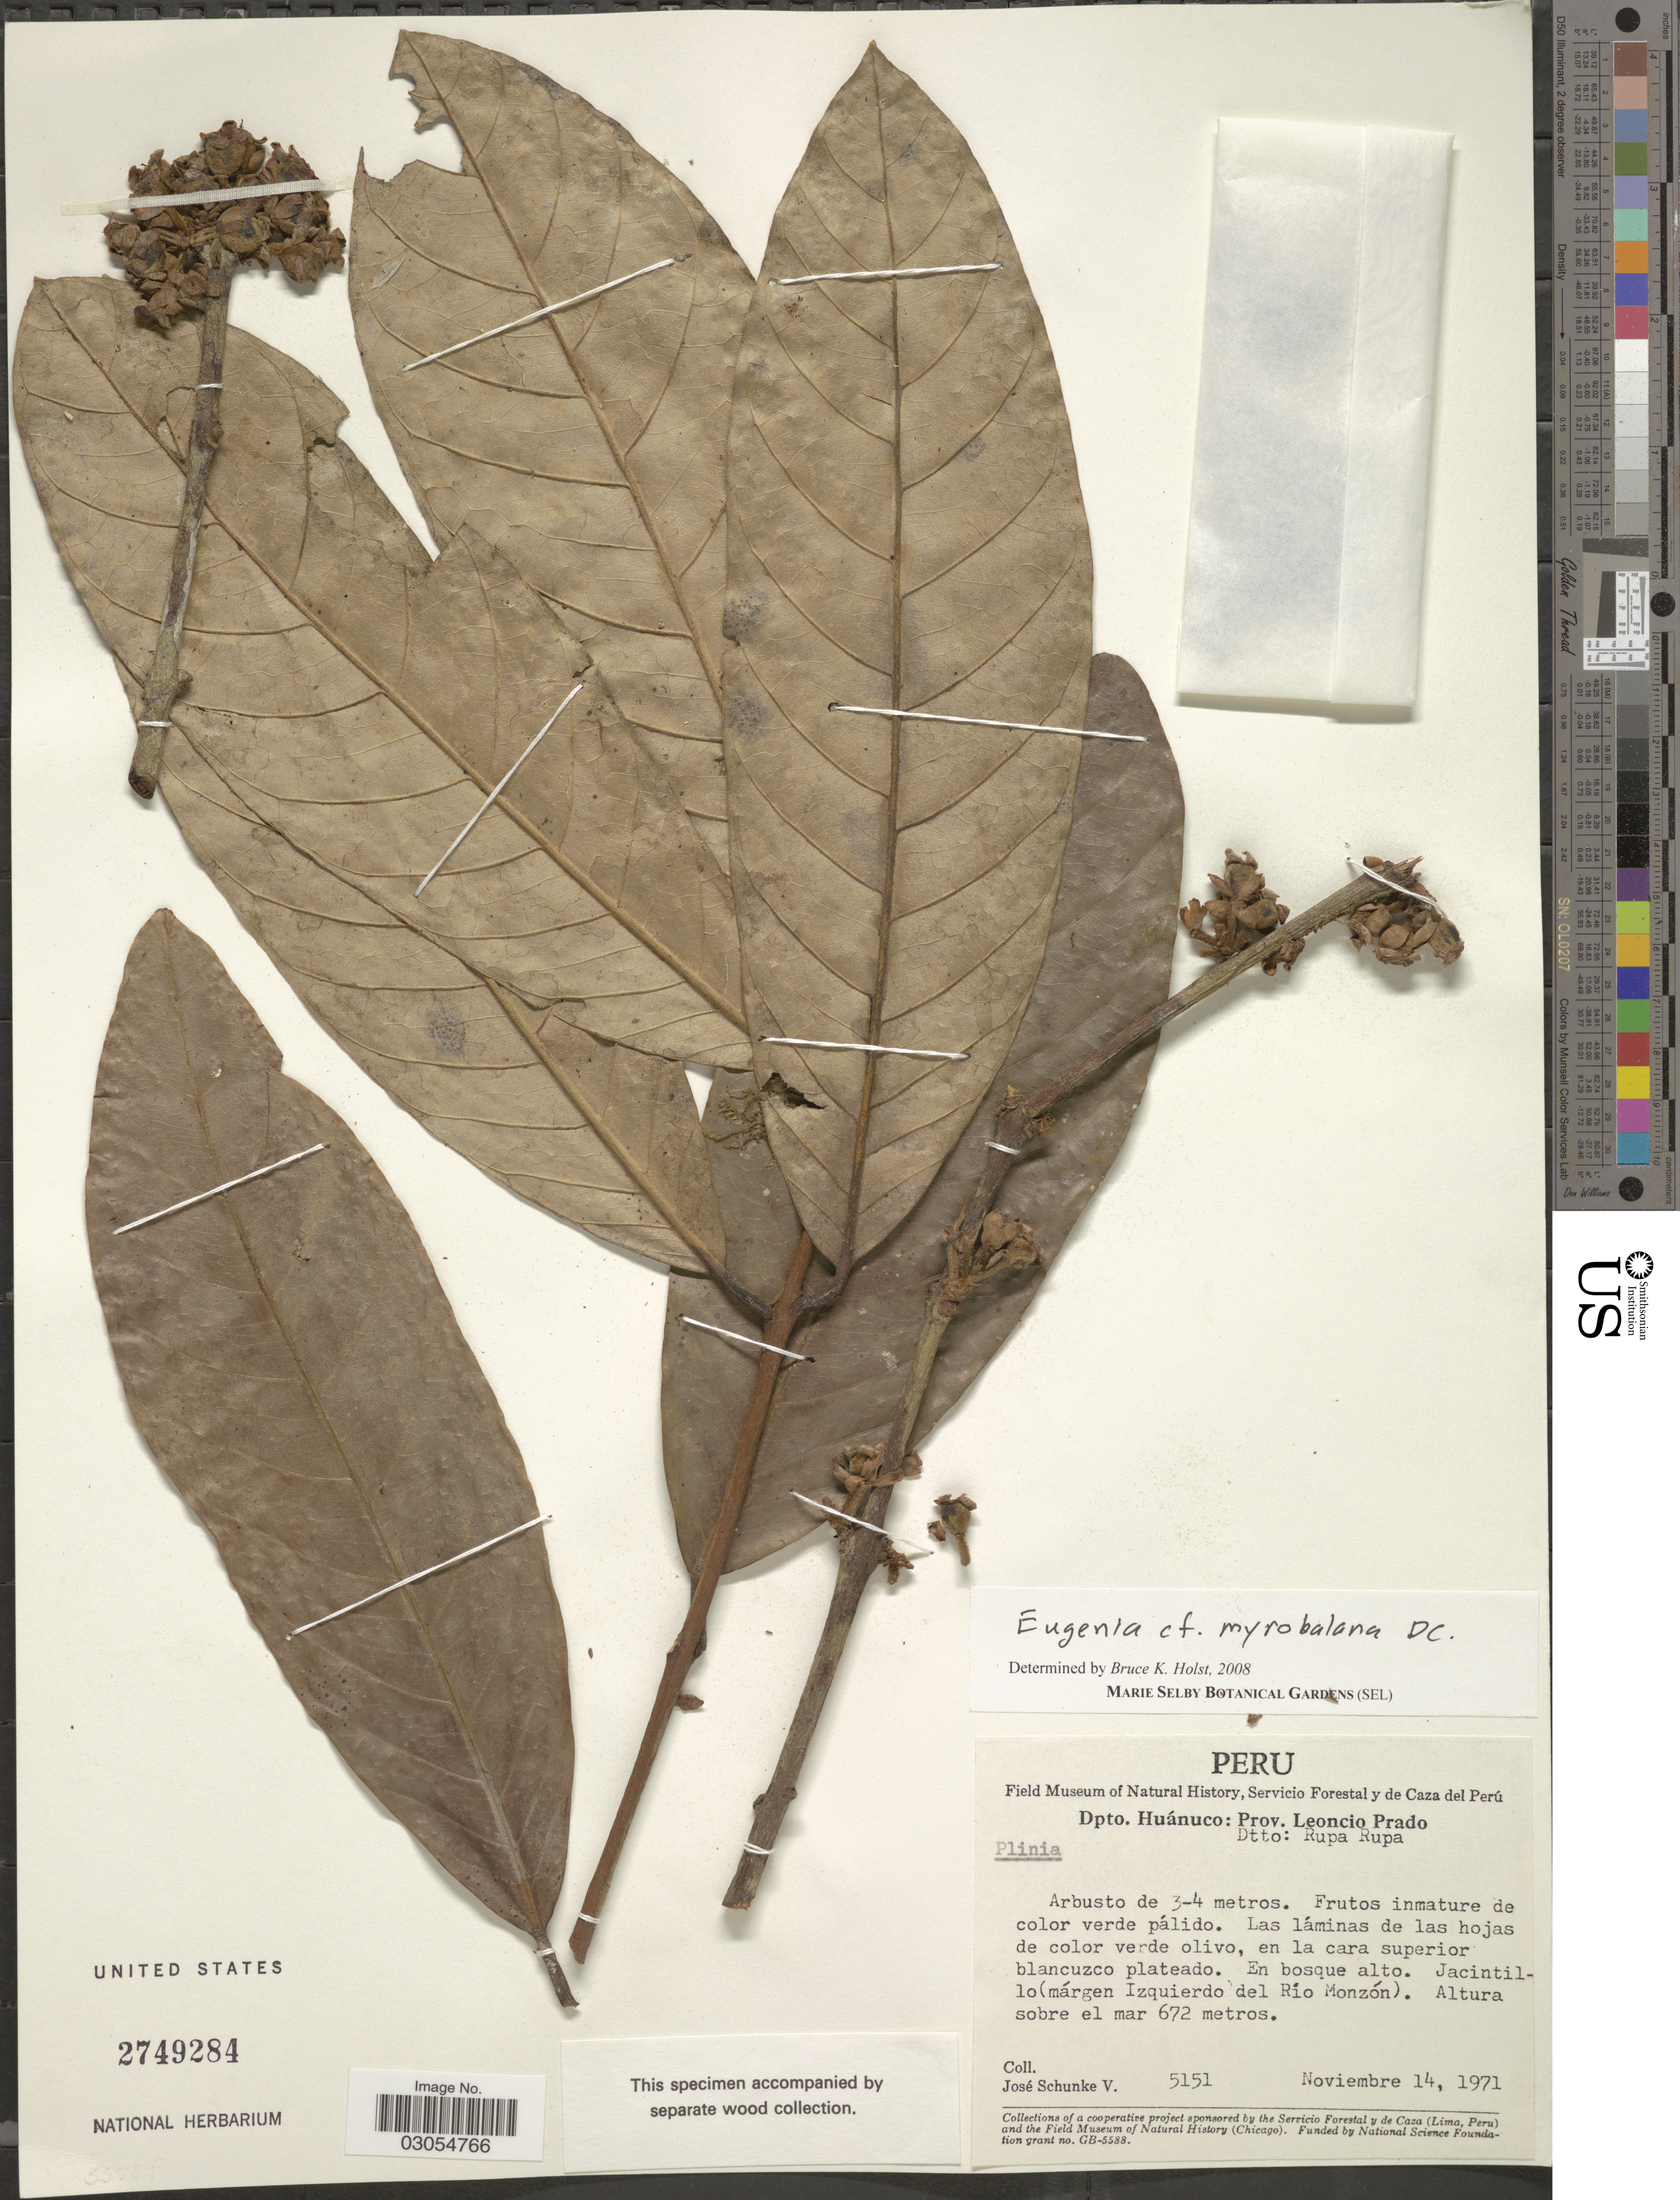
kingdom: Plantae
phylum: Tracheophyta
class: Magnoliopsida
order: Myrtales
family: Myrtaceae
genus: Eugenia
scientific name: Eugenia myrobalana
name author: DC.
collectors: J. Schunke Vigo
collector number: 5151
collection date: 1971-11-14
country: Peru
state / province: Huánuco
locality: Dpto. Huánuco: Prov. Leoncio Prado. Dtto: Rupa Rupa. Jacintillo (márgen Izquierdo del Río Monzón).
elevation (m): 672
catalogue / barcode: US 2749284